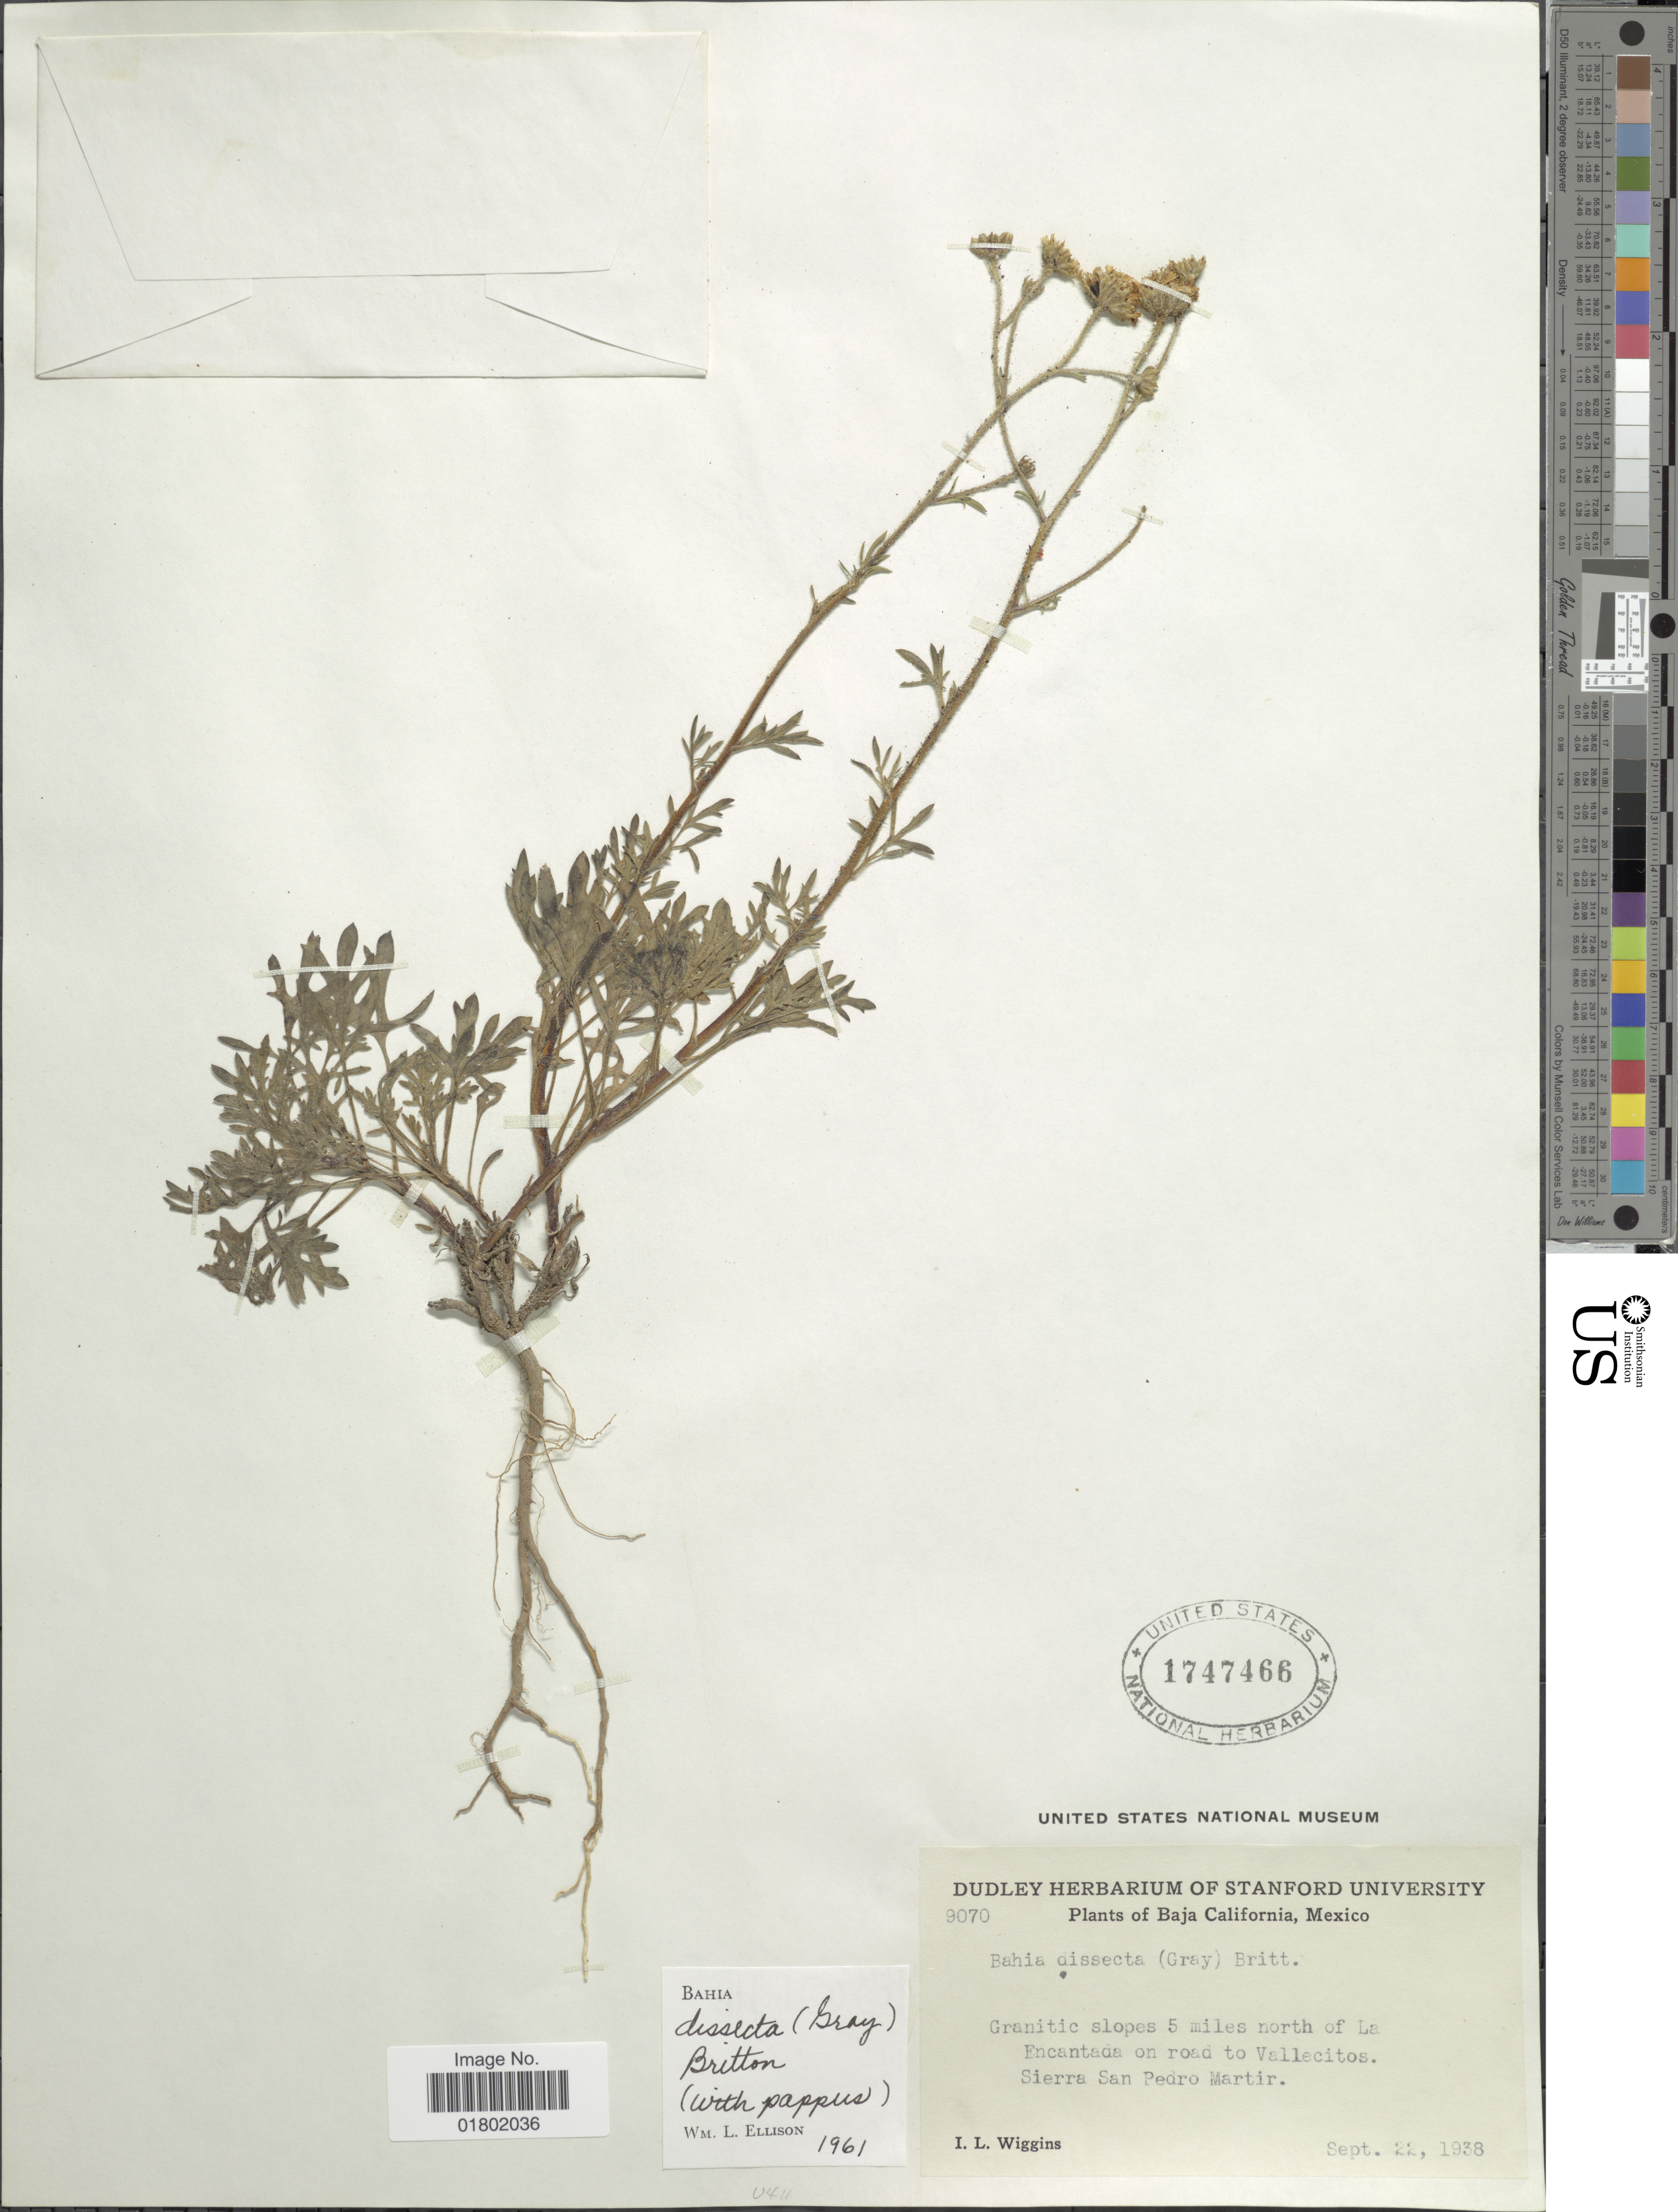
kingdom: Plantae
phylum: Tracheophyta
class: Magnoliopsida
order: Asterales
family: Asteraceae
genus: Bahia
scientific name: Bahia dissecta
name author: (A. Gray) Britton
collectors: I. L. Wiggins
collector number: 9070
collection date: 1938-09-22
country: Mexico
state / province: Baja California Norte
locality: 5 miles north of La Encantada on road to Vallecitos, Sierra San Pedro Martir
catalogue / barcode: US 1747466